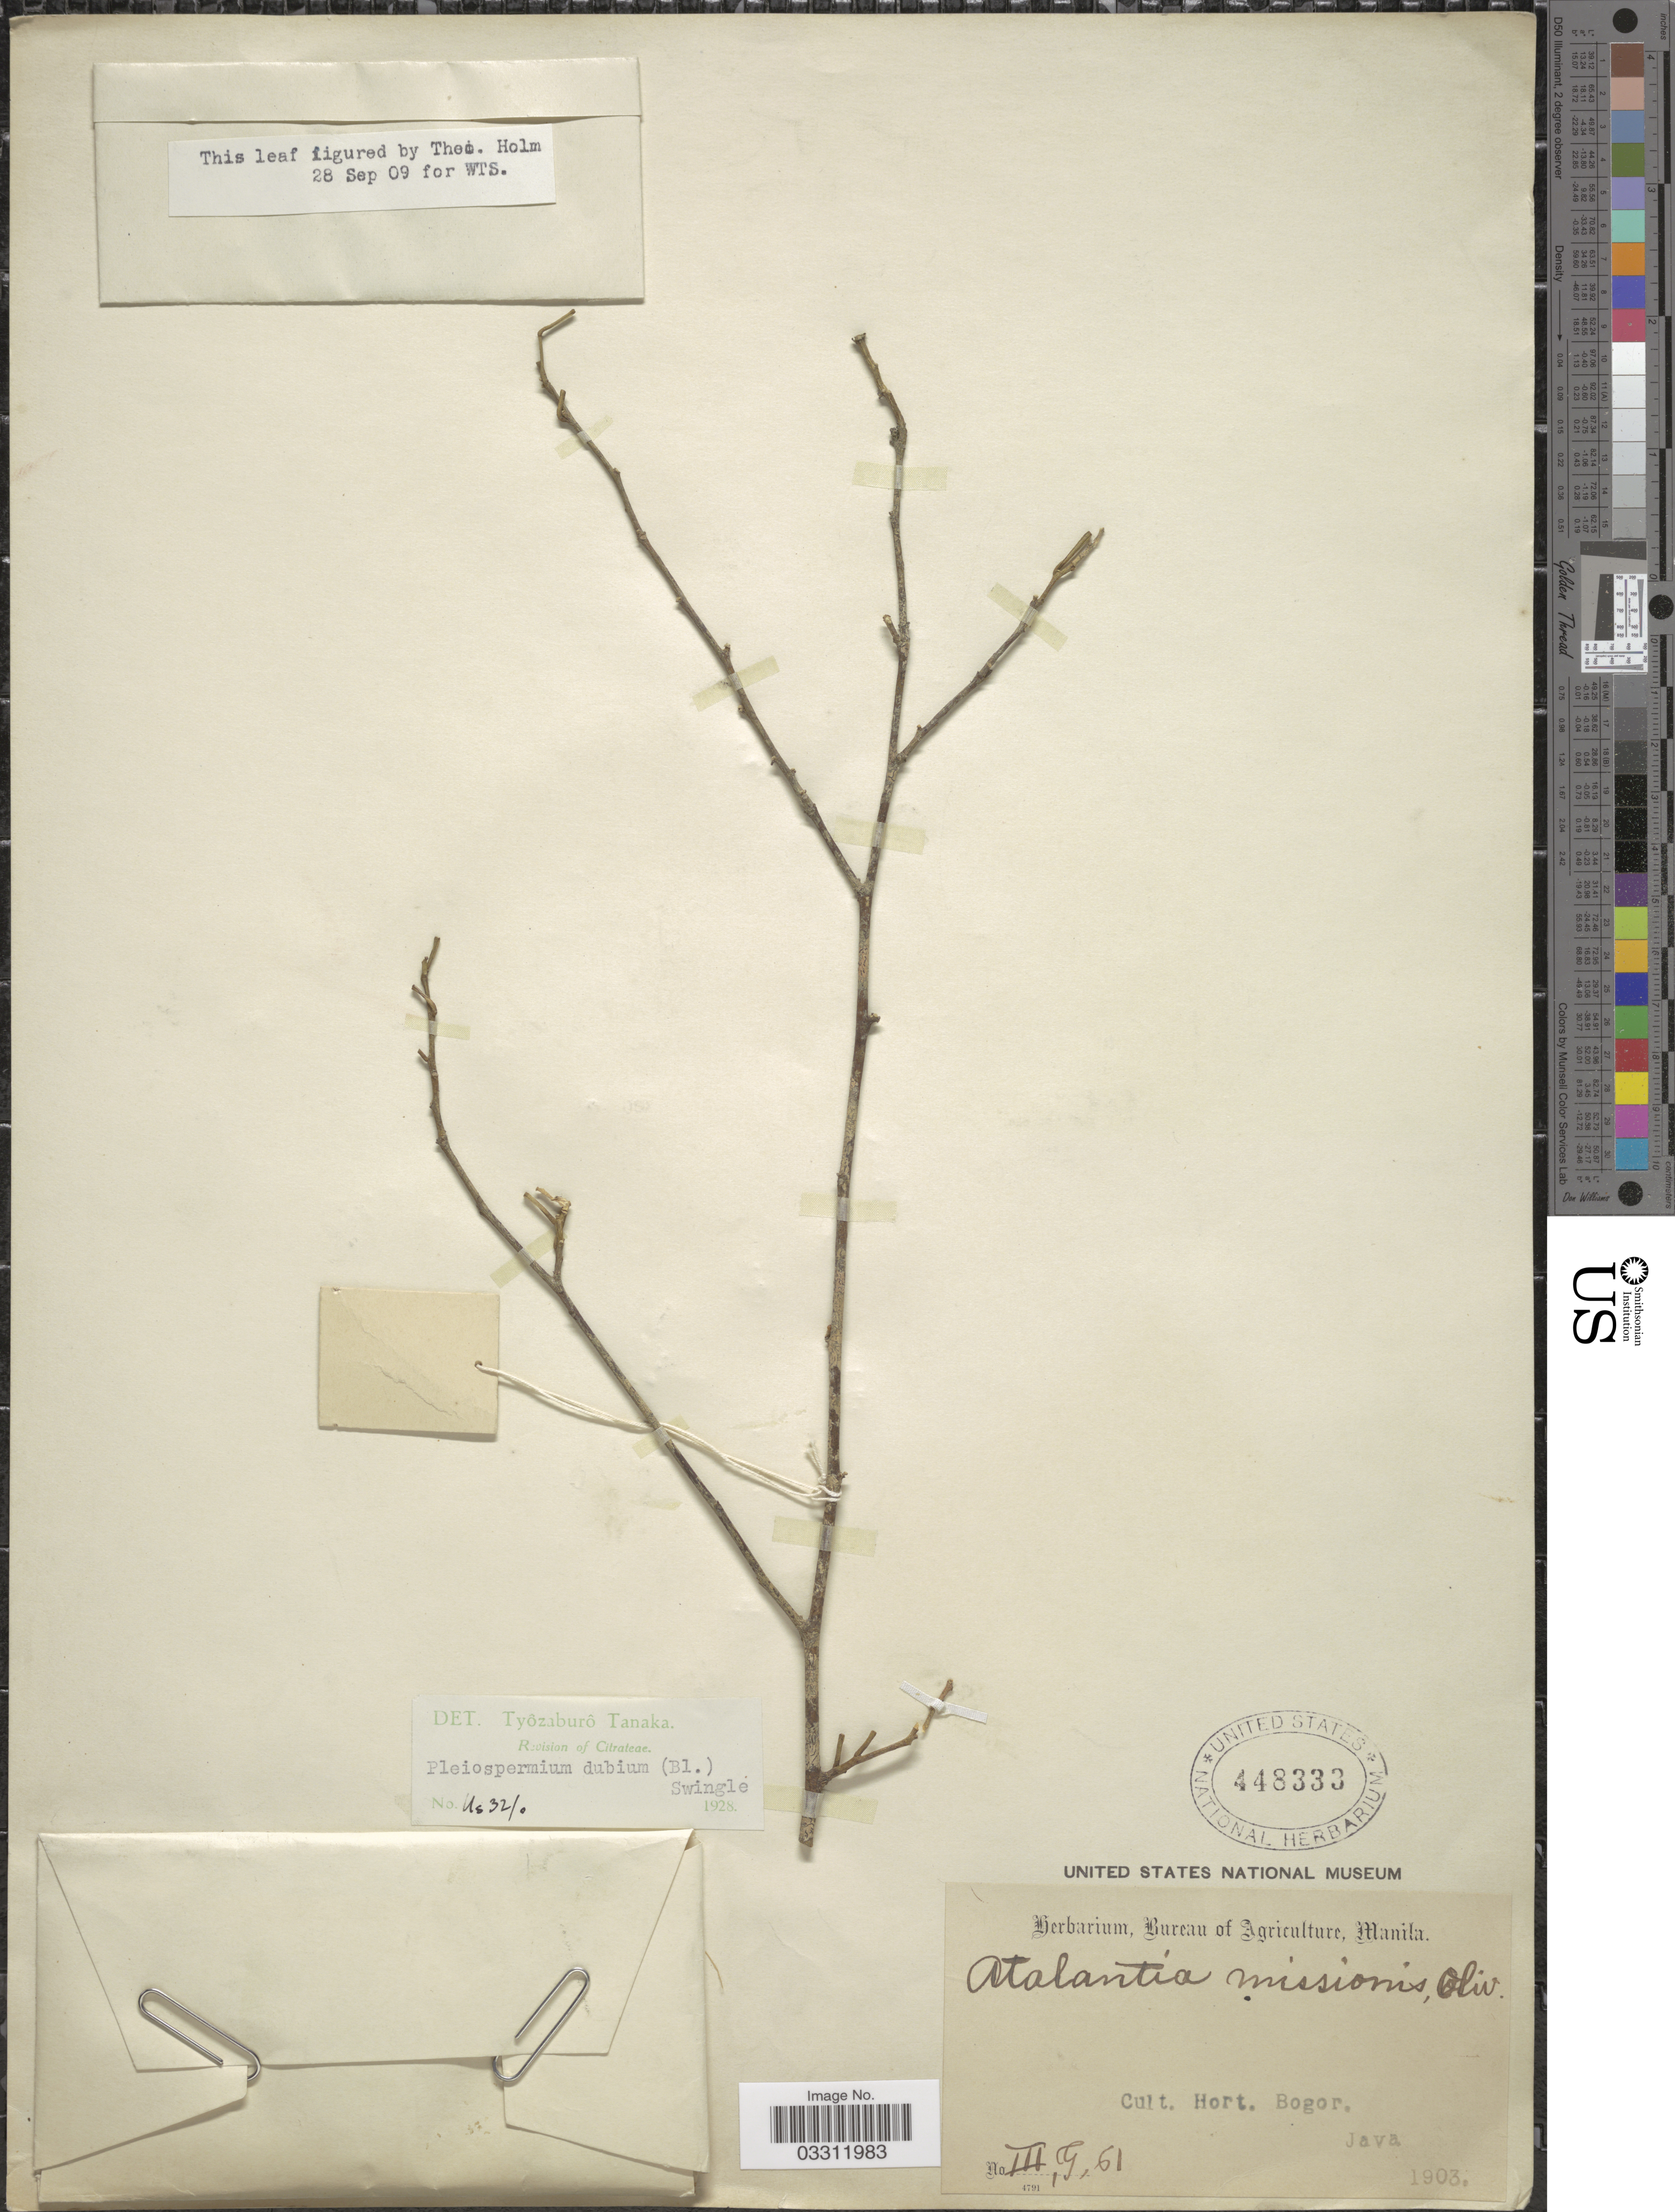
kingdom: Plantae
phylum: Tracheophyta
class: Magnoliopsida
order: Sapindales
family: Rutaceae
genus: Pleiospermium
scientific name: Pleiospermium dubium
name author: Swingle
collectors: Ex herb. Bureau of Agriculture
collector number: III,G,61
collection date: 1903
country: Indonesia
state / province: Java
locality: Cult. Hort. Bogor.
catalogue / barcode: US 448333